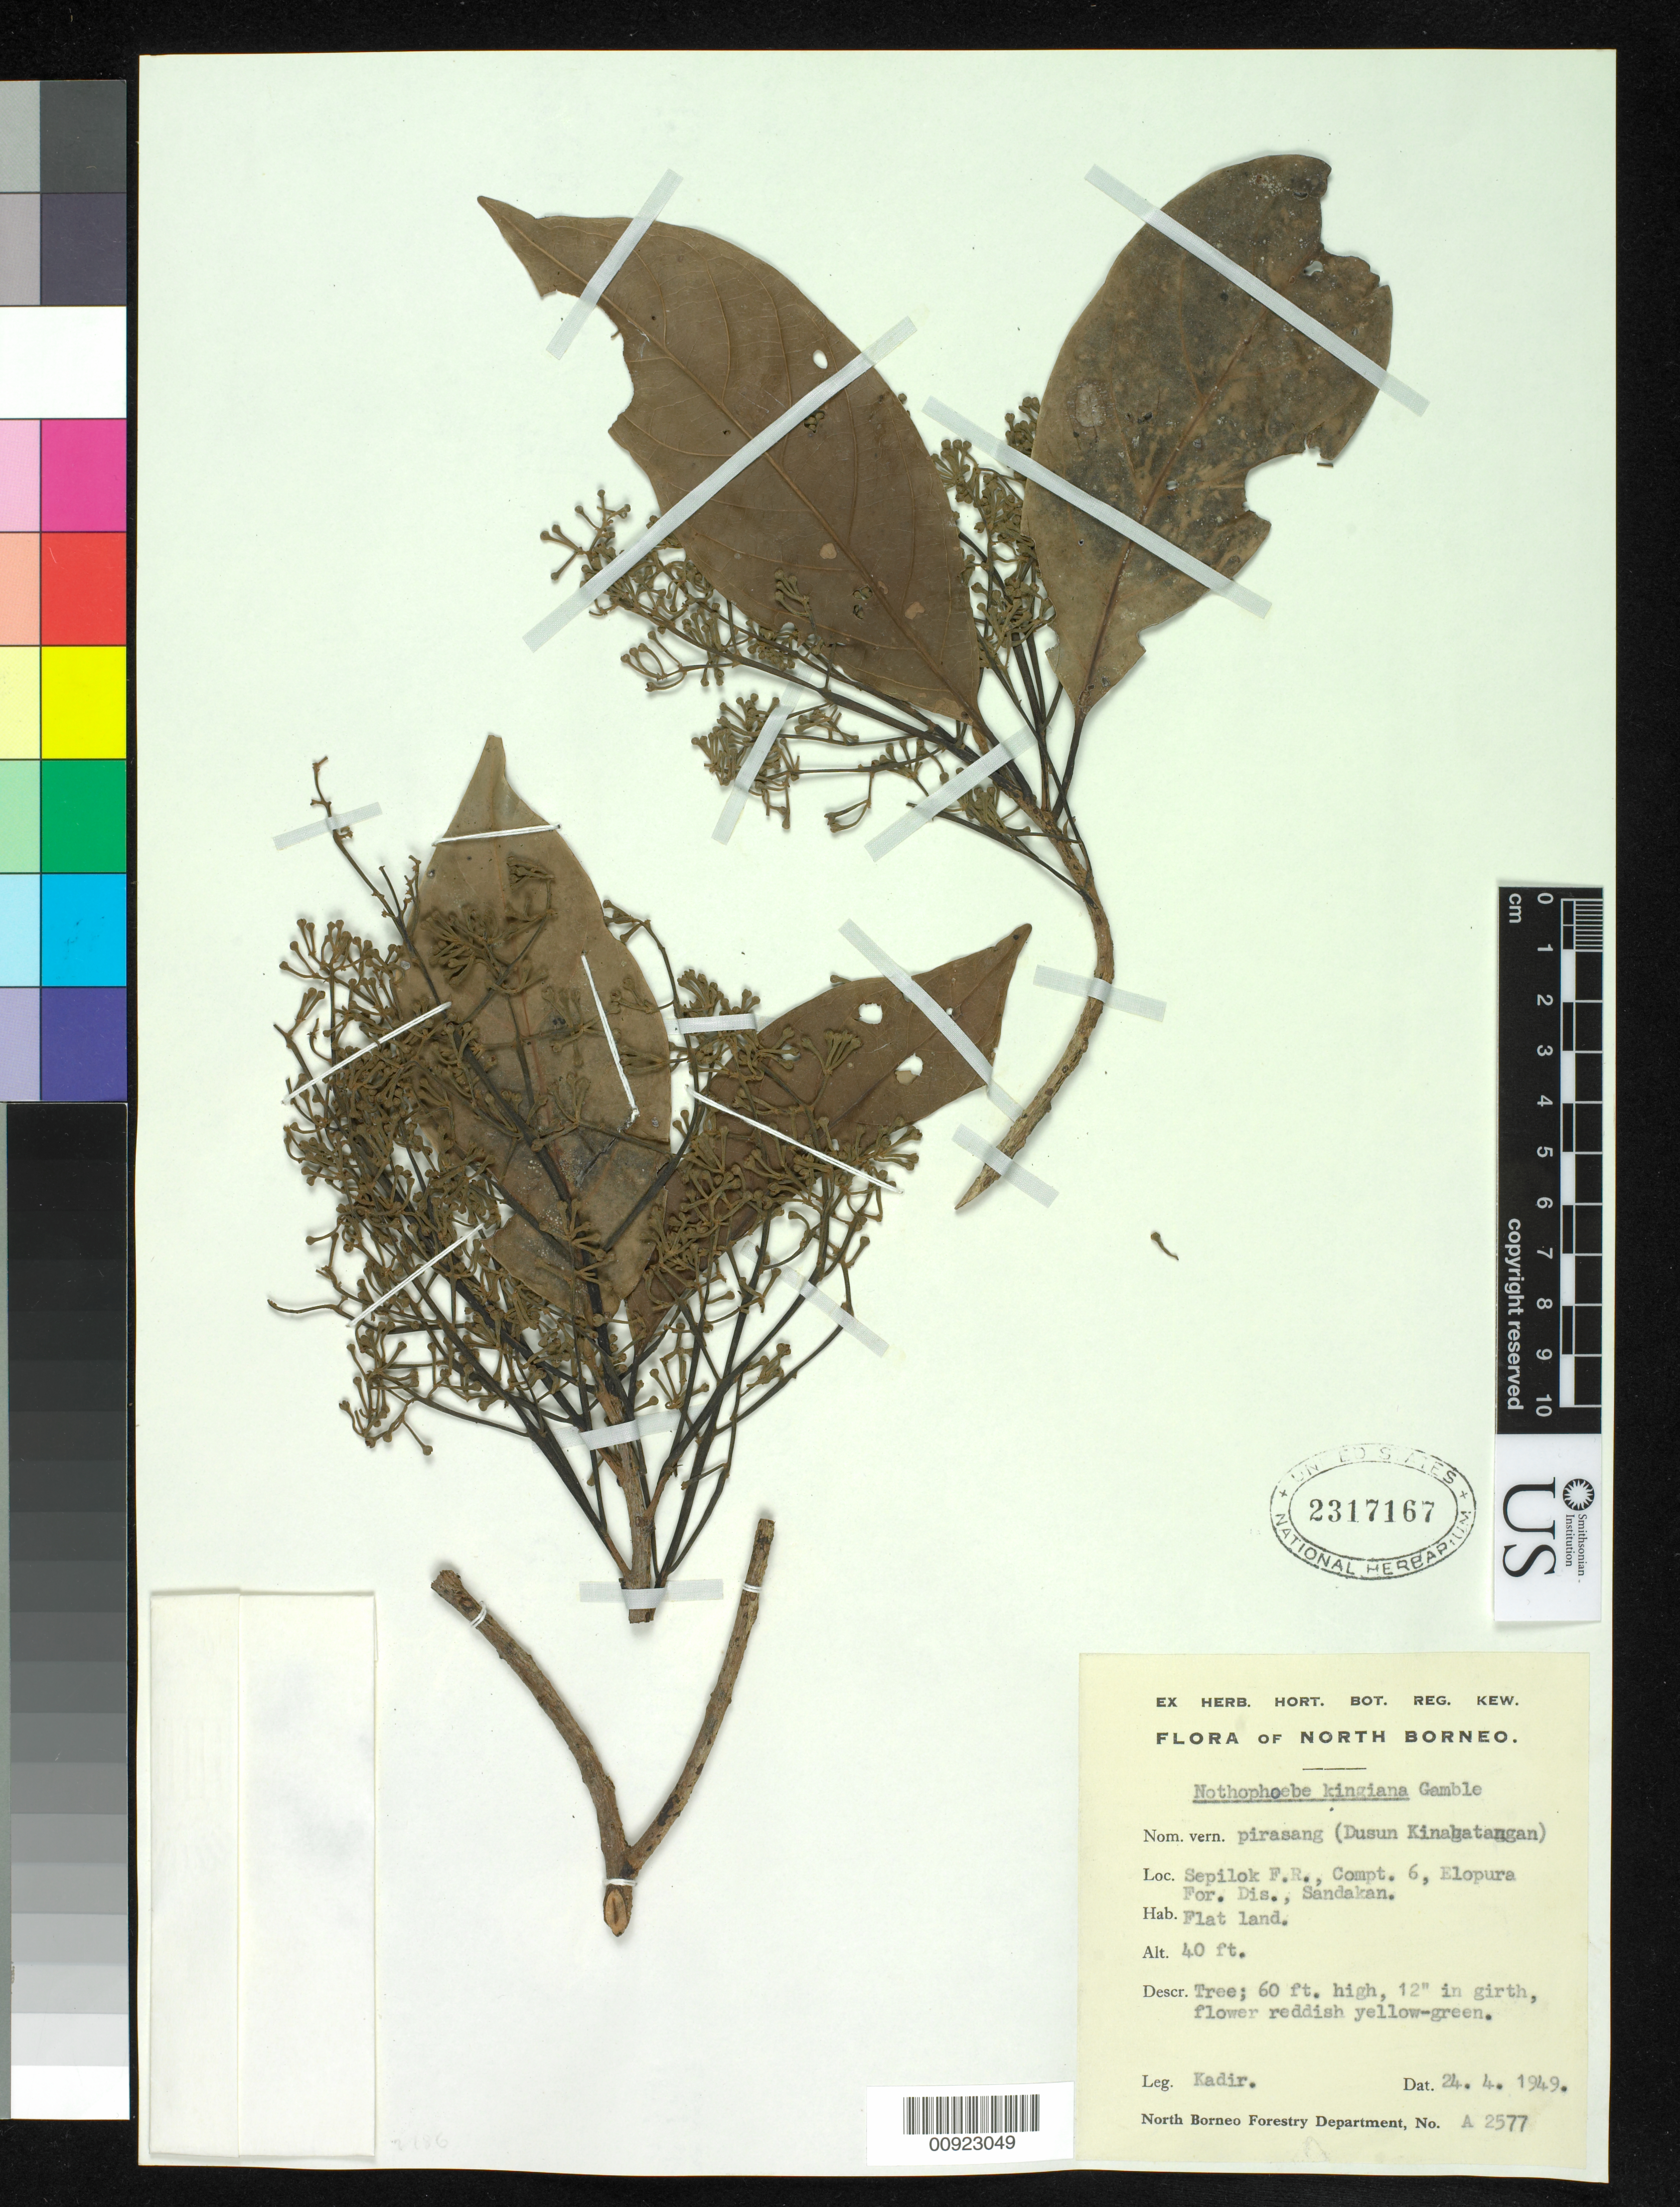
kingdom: Plantae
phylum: Tracheophyta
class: Magnoliopsida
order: Laurales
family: Lauraceae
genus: Nothaphoebe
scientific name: Nothaphoebe kingiana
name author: Gamble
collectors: Kadir Bin Abdul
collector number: A 2577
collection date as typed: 24 Apr 1949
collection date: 1949-04-24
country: Malaysia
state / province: Sabah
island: Borneo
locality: Sepilok F.R., Compartment 6, Elopura Forestry District, Sandakan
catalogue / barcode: US 2317167